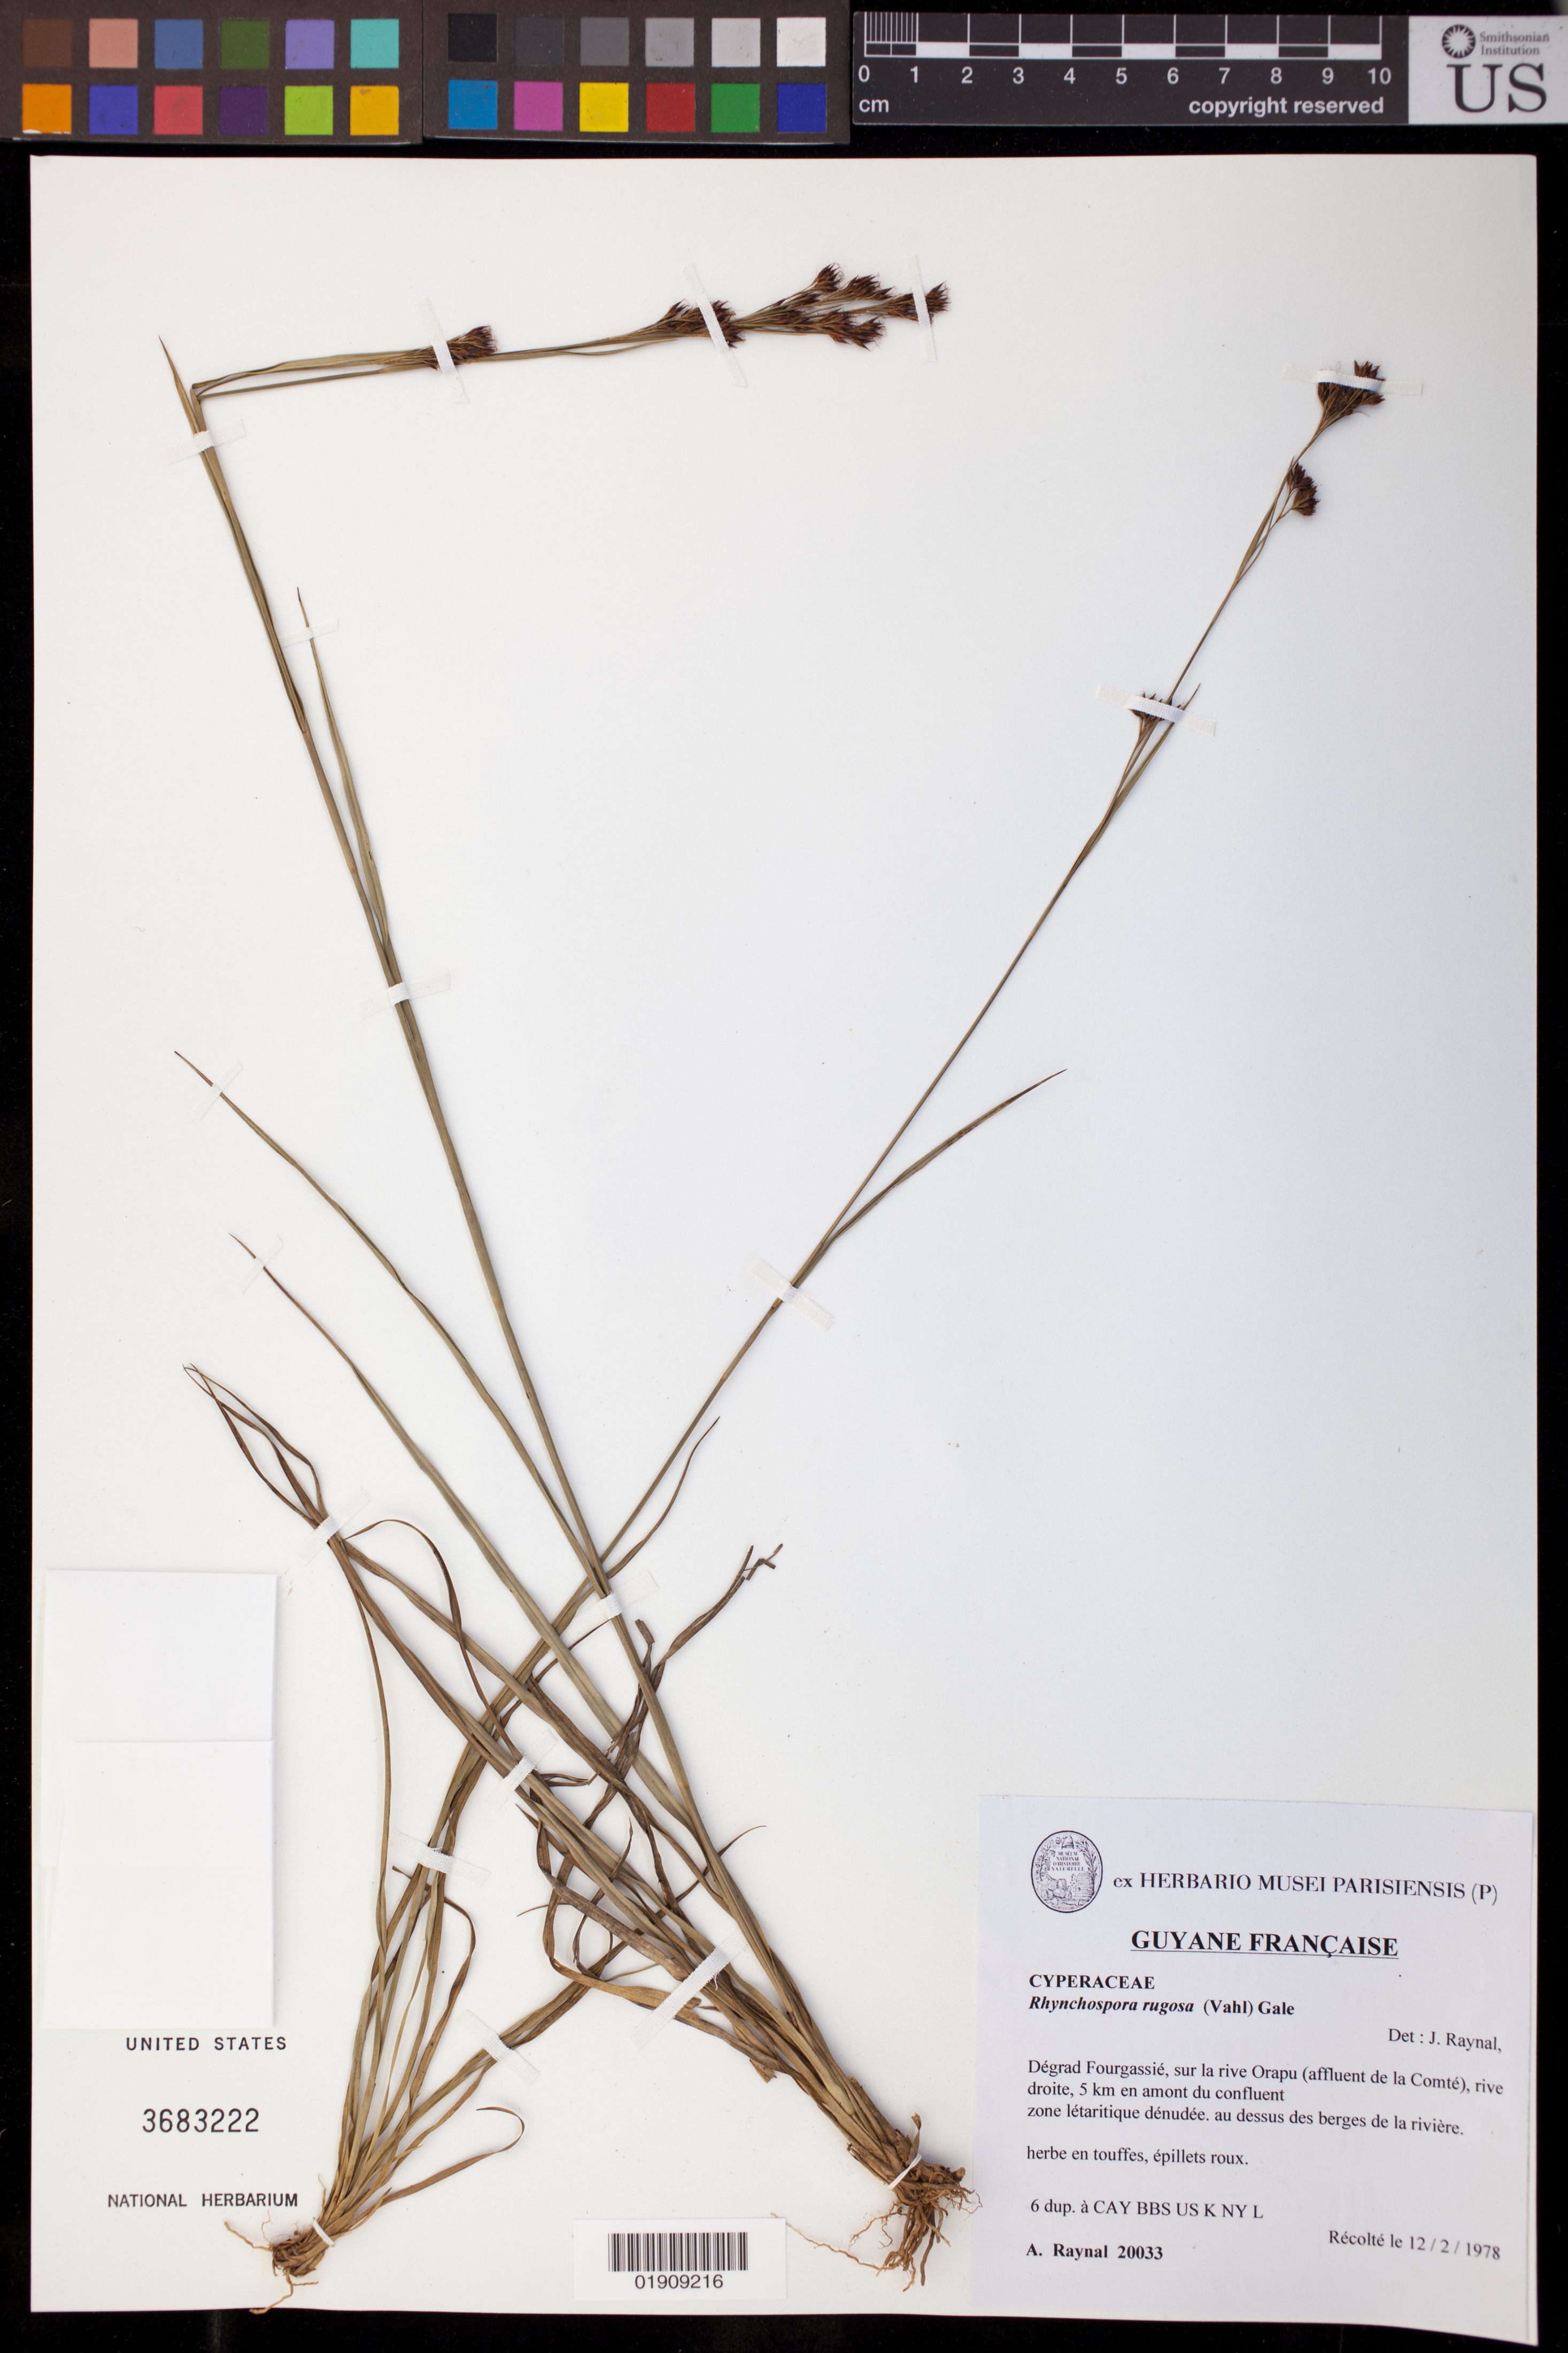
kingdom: Plantae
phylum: Tracheophyta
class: Liliopsida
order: Poales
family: Cyperaceae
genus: Rhynchospora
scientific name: Rhynchospora rugosa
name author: (Vahl) Gale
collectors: A. M. Raynal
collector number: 20033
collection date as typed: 12-Feb-78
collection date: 1978-02-12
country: French Guiana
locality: Degrad Fourgassie, sur la riv. Orapu (affluent de la riv. Comte) rive droite, 5 km en amont du confluent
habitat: Zone lateritique denudee. au dessus drs berges de la riviere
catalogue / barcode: US 3683222